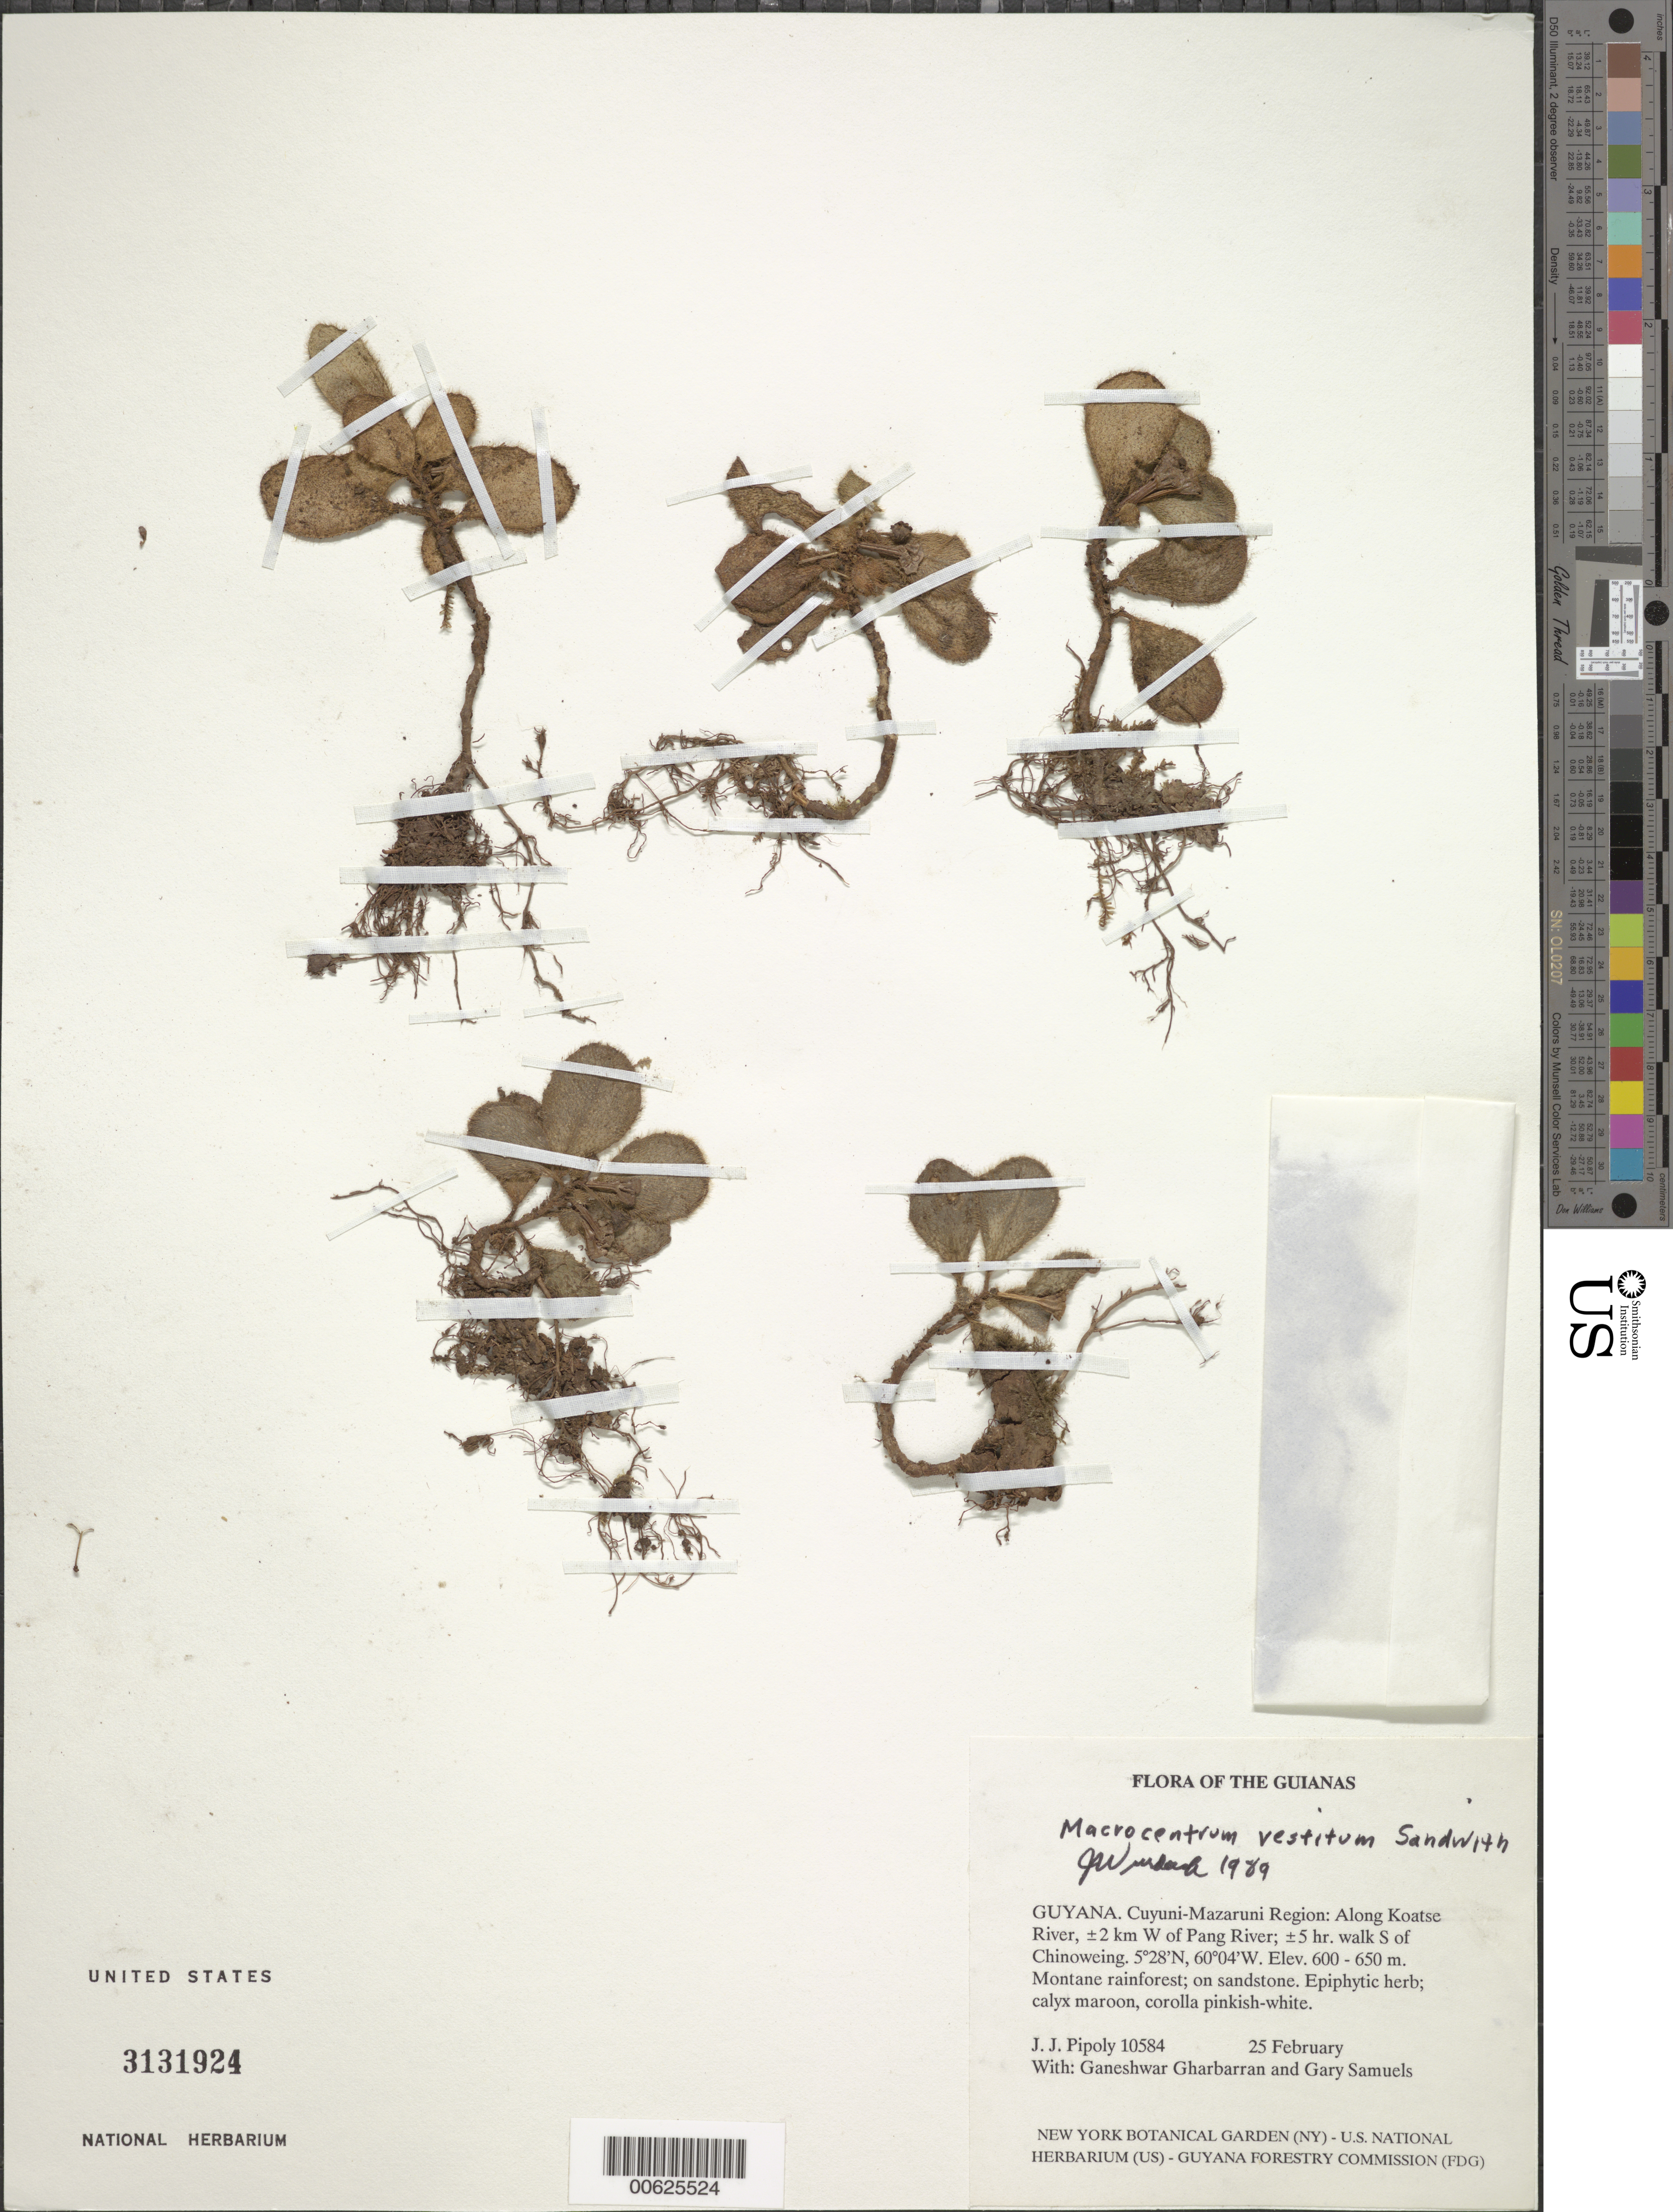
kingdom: Plantae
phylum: Tracheophyta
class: Magnoliopsida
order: Myrtales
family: Melastomataceae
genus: Macrocentrum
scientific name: Macrocentrum vestitum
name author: Sandwith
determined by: Wurdack, John J., (US), US (UNITED STATES)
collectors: J. J. Pipoly, G. Gharbarran & G. Samuels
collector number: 10584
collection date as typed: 25 February 1987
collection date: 1987-02-25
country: Guyana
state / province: Cuyuni-Mazaruni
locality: Along Koatse River, ±2 km W of Pong River; ±5 hr. walk S of Chinoweing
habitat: Montane rainforest; on sandstone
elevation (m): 600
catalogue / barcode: US 3131924